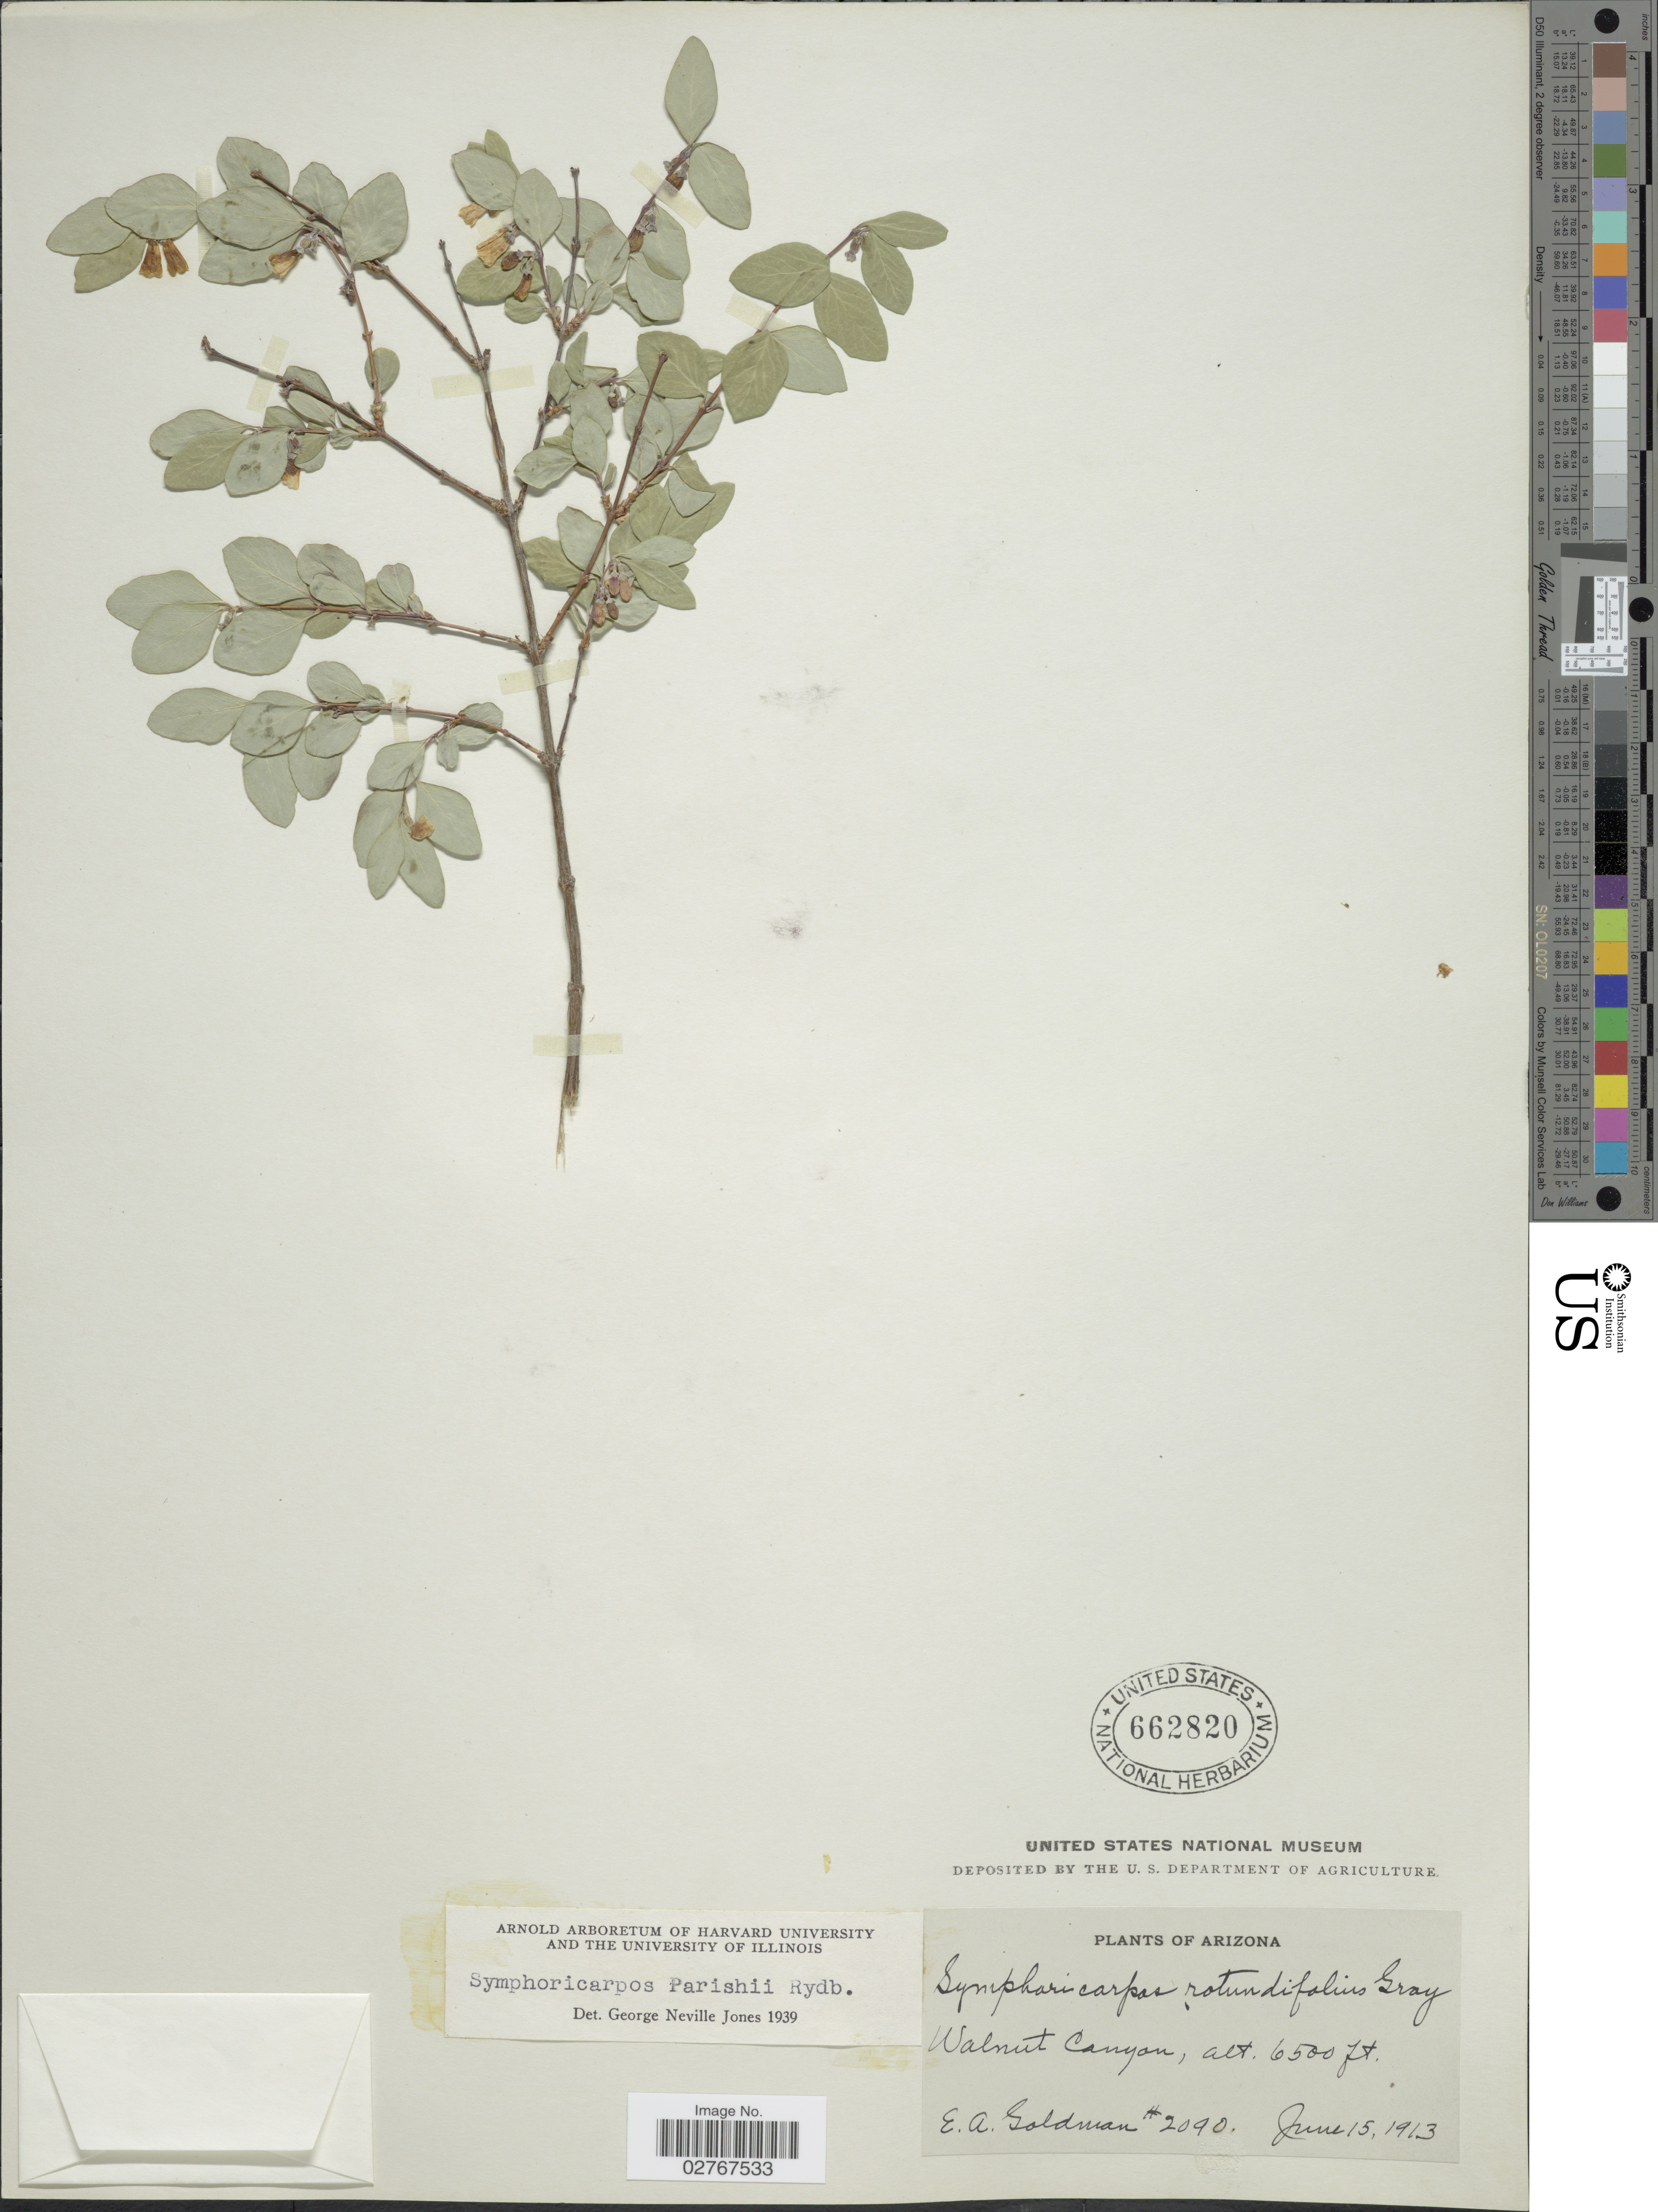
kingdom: Plantae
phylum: Tracheophyta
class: Magnoliopsida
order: Dipsacales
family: Caprifoliaceae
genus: Symphoricarpos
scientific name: Symphoricarpos parishii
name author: Rydb.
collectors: E. A. Goldman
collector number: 2090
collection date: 1913-06-15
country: United States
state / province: Arizona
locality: Walnut Canyon.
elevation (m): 1981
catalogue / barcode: US 662820